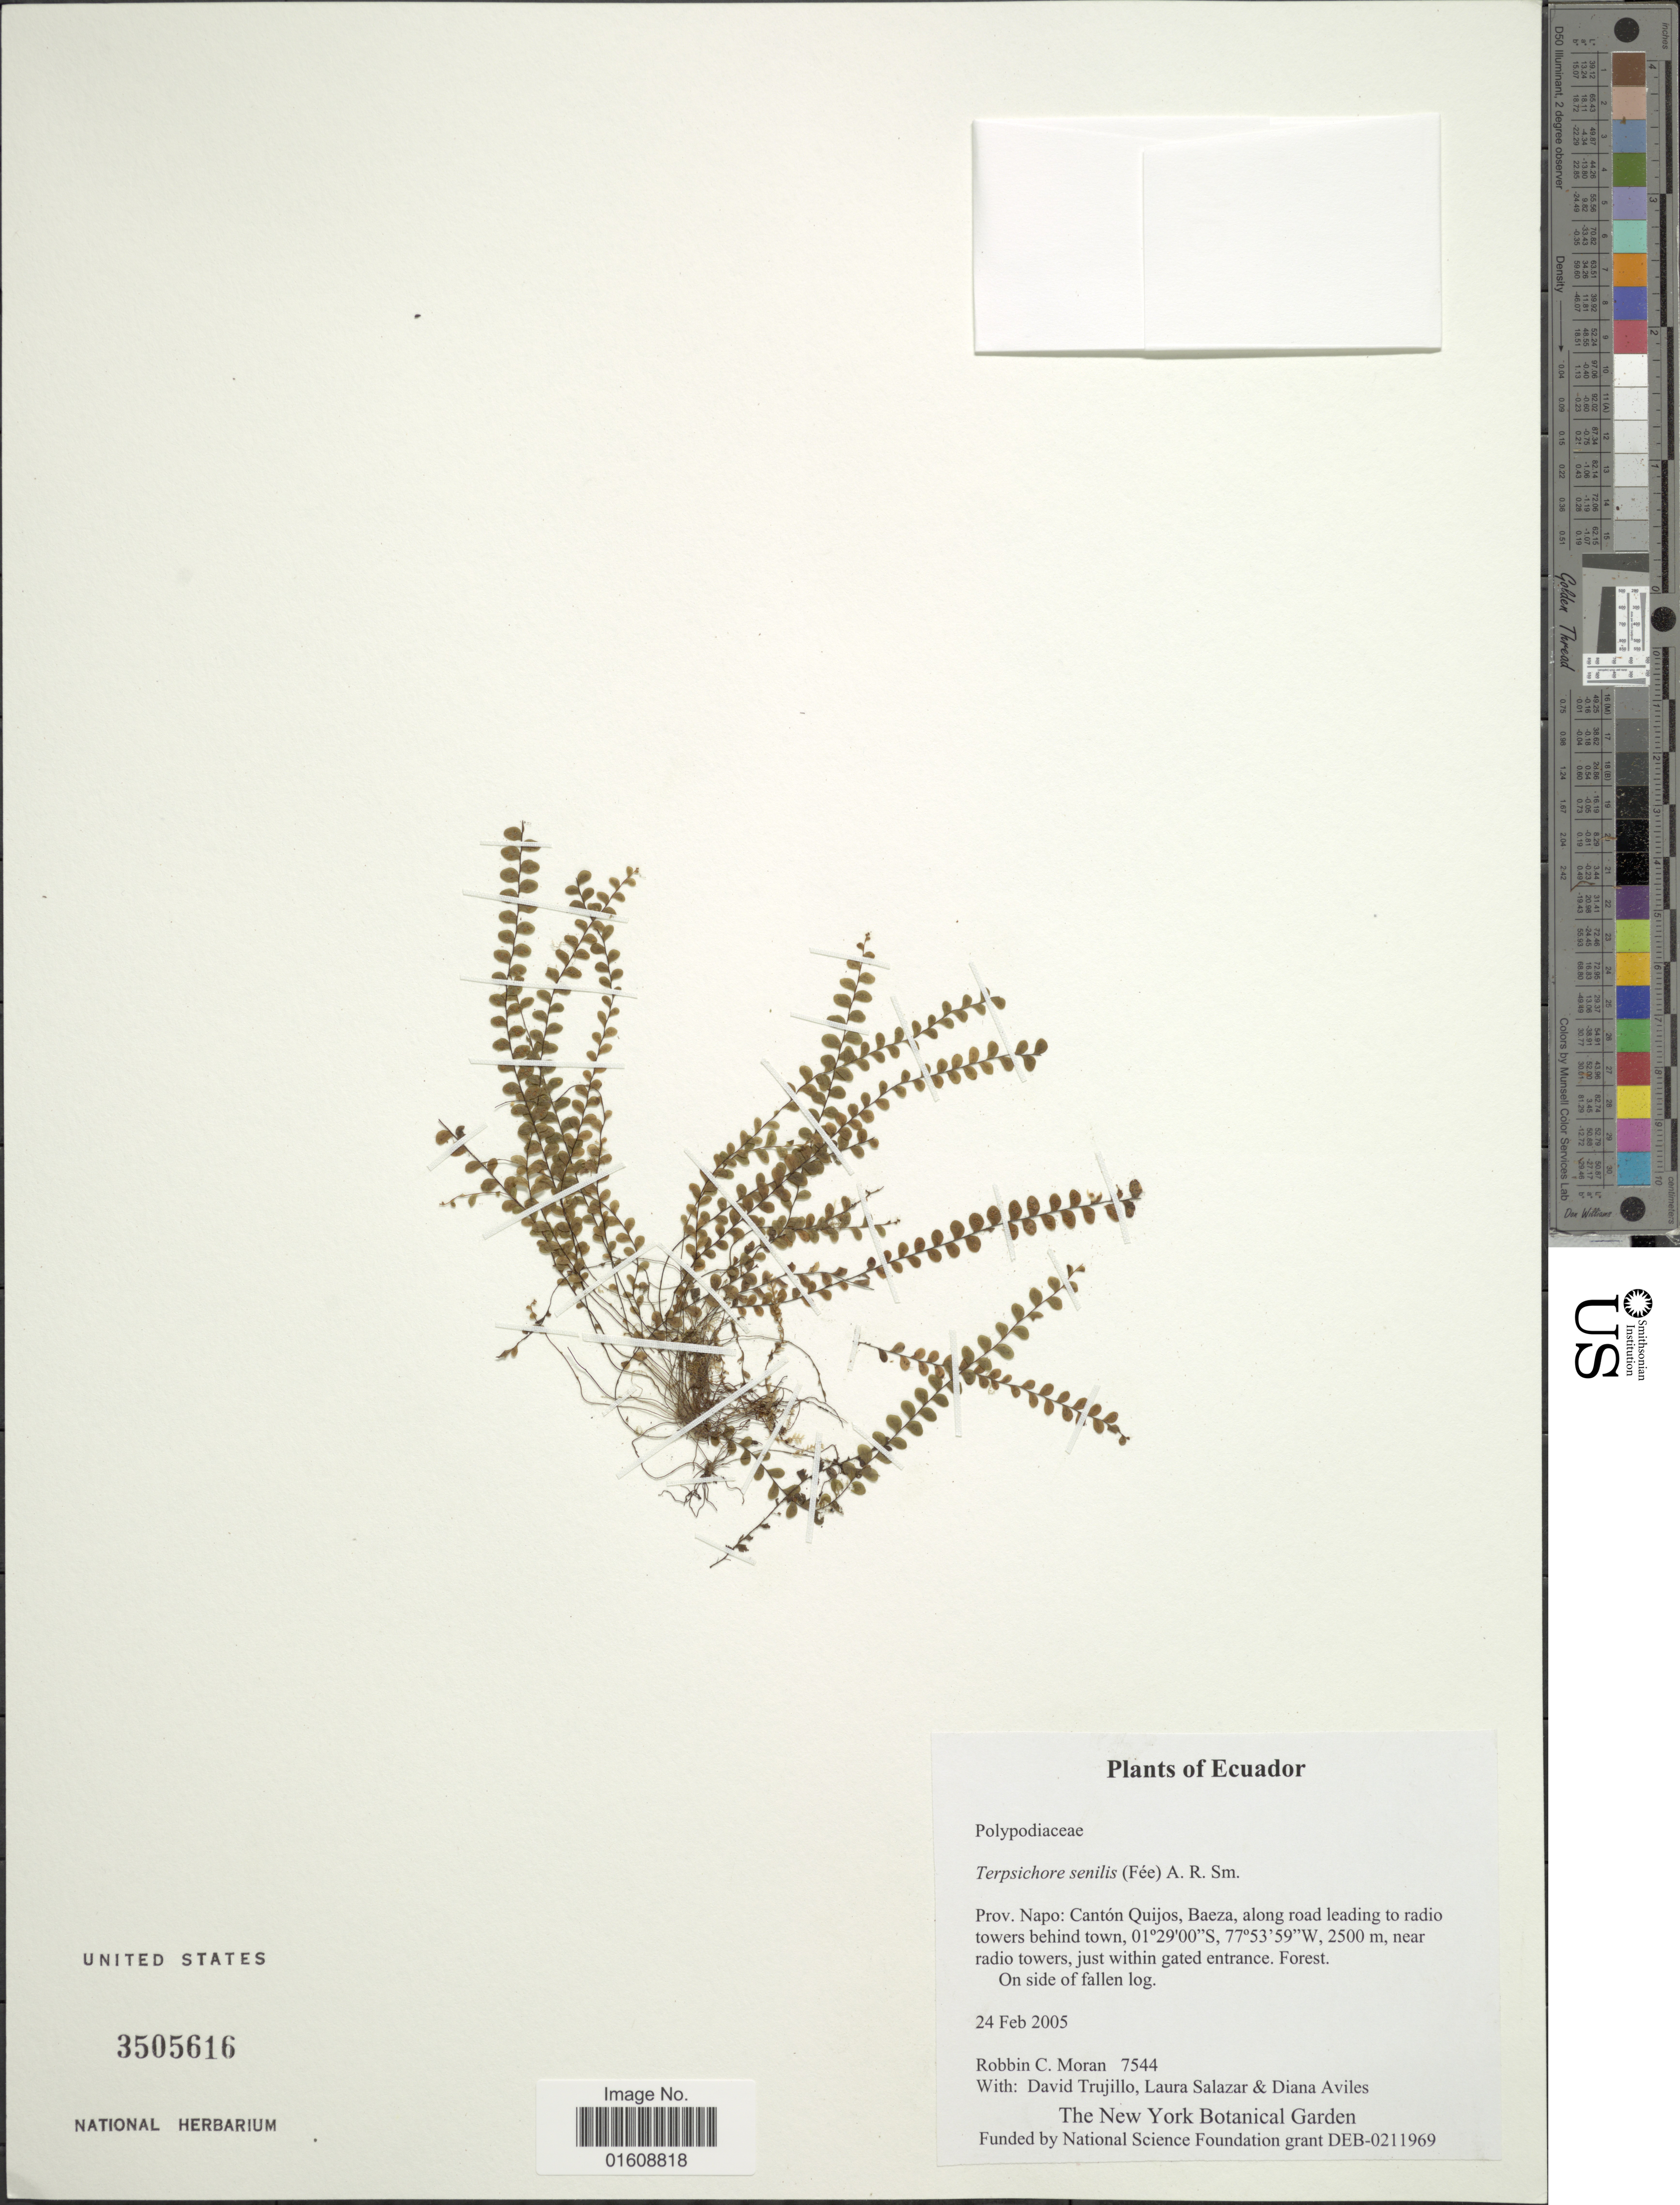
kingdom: Plantae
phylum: Tracheophyta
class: Polypodiopsida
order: Polypodiales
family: Polypodiaceae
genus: Alansmia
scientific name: Alansmia cultrata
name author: (Bory ex Willd.) Moguel & M. Kessler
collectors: D. Trujillo, L. Salazar & D. Aviles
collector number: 7544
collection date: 2005-02-24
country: Ecuador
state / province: Napo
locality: Cantón Quijos, Baeza, along road leading to radio towers behind town, near radio towers, just within gated entrance, Forest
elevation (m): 2500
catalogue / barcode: US 3505616